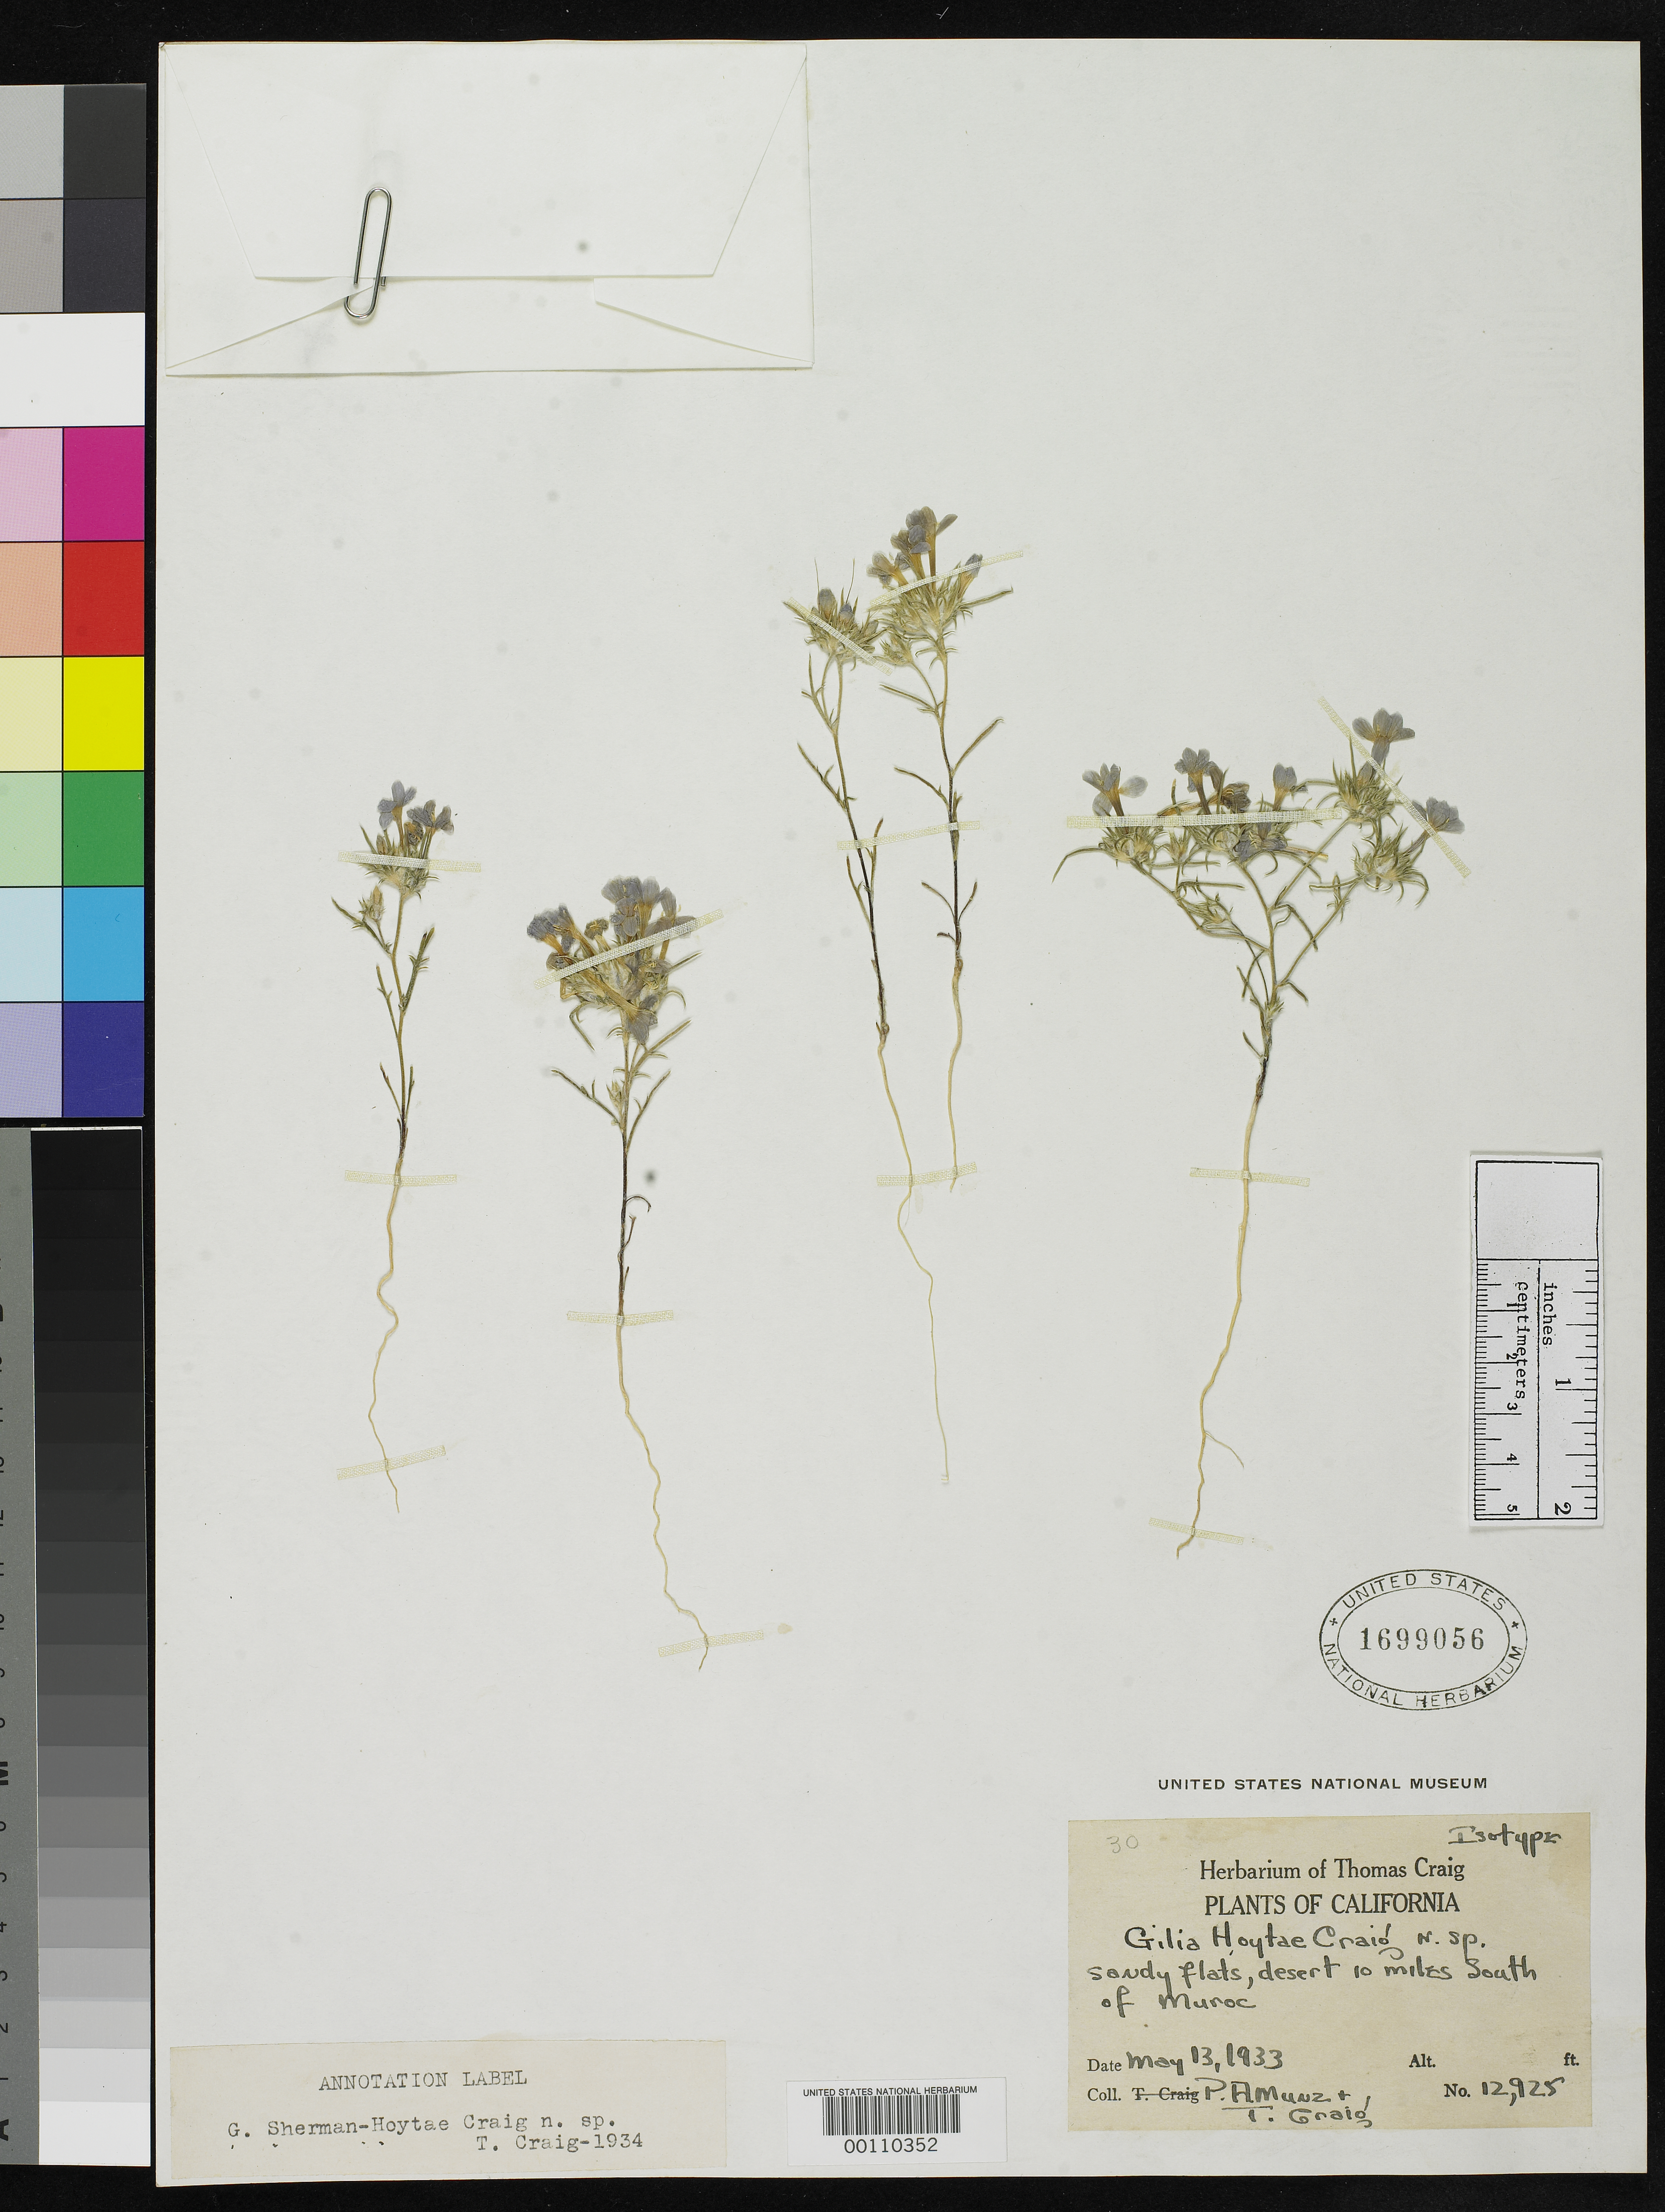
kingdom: Plantae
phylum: Tracheophyta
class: Magnoliopsida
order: Ericales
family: Polemoniaceae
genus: Gilia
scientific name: Gilia sherman-hoytae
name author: R.T. Craig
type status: Isotype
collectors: P. A. Munz & R. Craig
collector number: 12925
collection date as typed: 13 May 1933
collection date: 1933-05-13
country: United States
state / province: California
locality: Ten miles south of Muroc.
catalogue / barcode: US 1699056